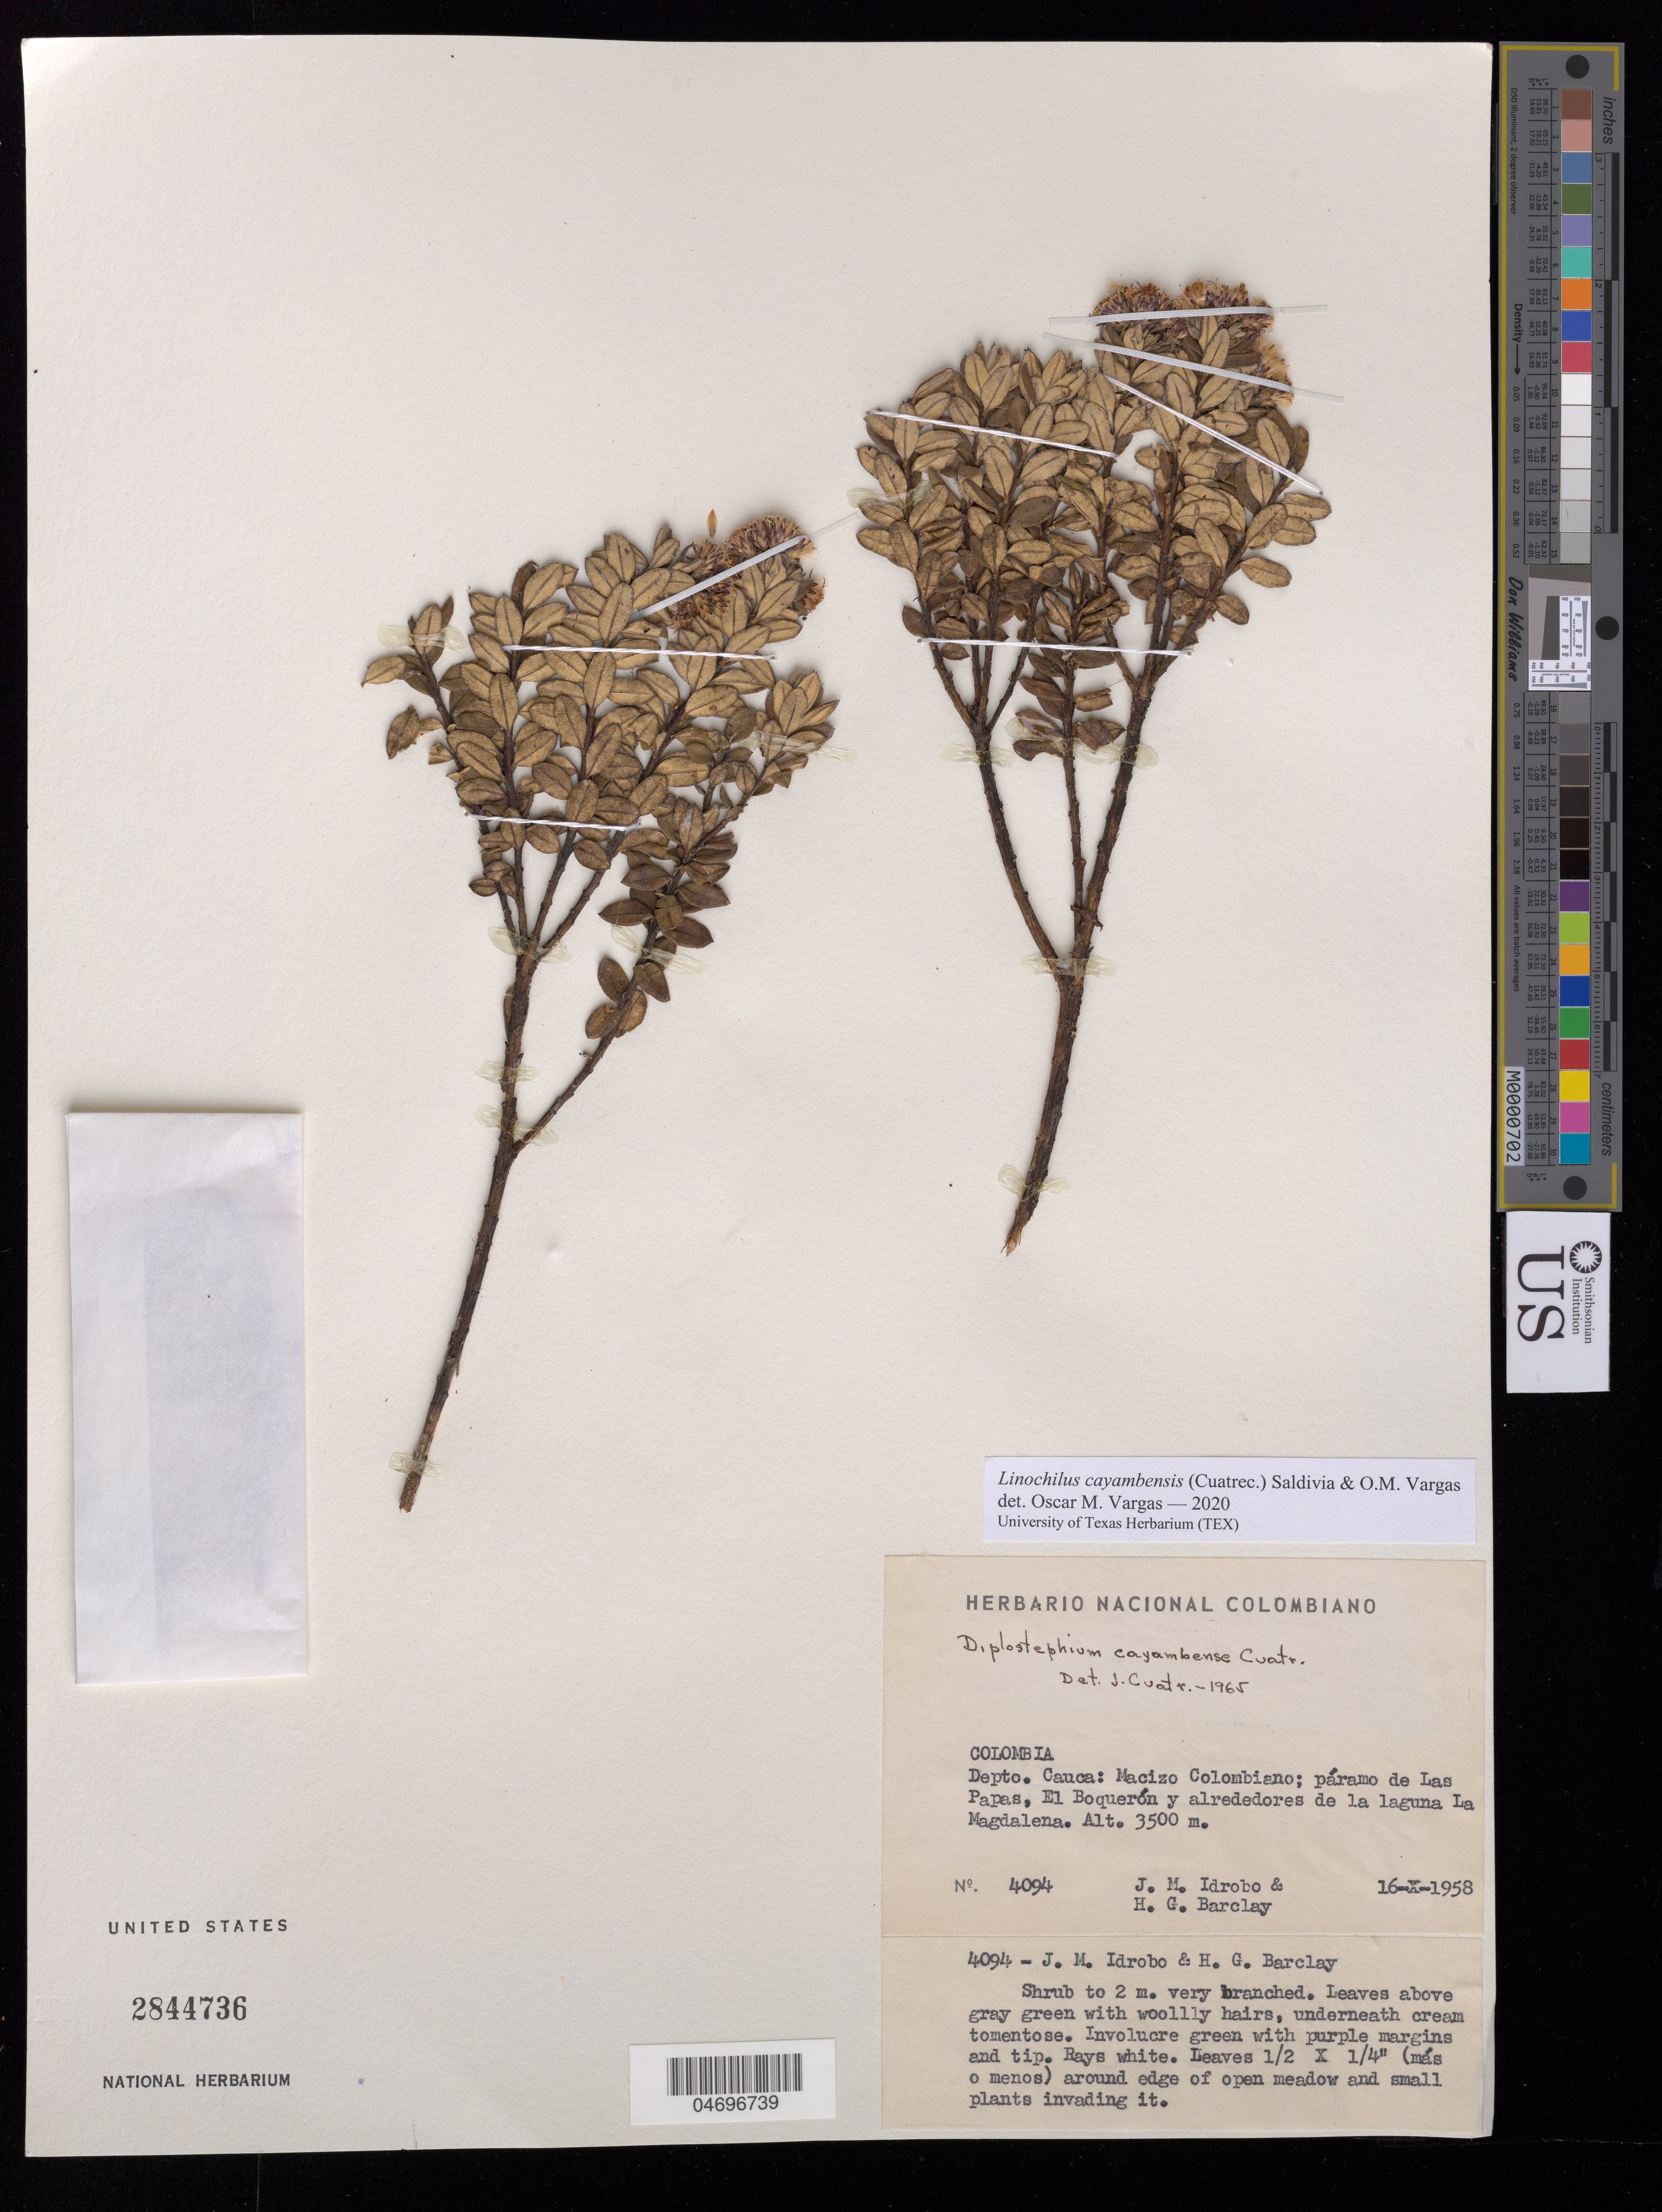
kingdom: Plantae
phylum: Tracheophyta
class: Magnoliopsida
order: Asterales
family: Asteraceae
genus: Linochilus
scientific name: Linochilus cayambensis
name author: (Cuatrec.) Saldivia & O.M. Vargas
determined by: Vargas, Oscar M.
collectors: J. M. Idrobo & H. G. Barclay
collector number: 4094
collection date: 1958-10-16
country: Colombia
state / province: Cauca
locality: Macizo Colombiano; páramo de Las Papas. El Boquerón y alrededores de la laguna La Magdalena.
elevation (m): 3500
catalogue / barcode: US 2844736